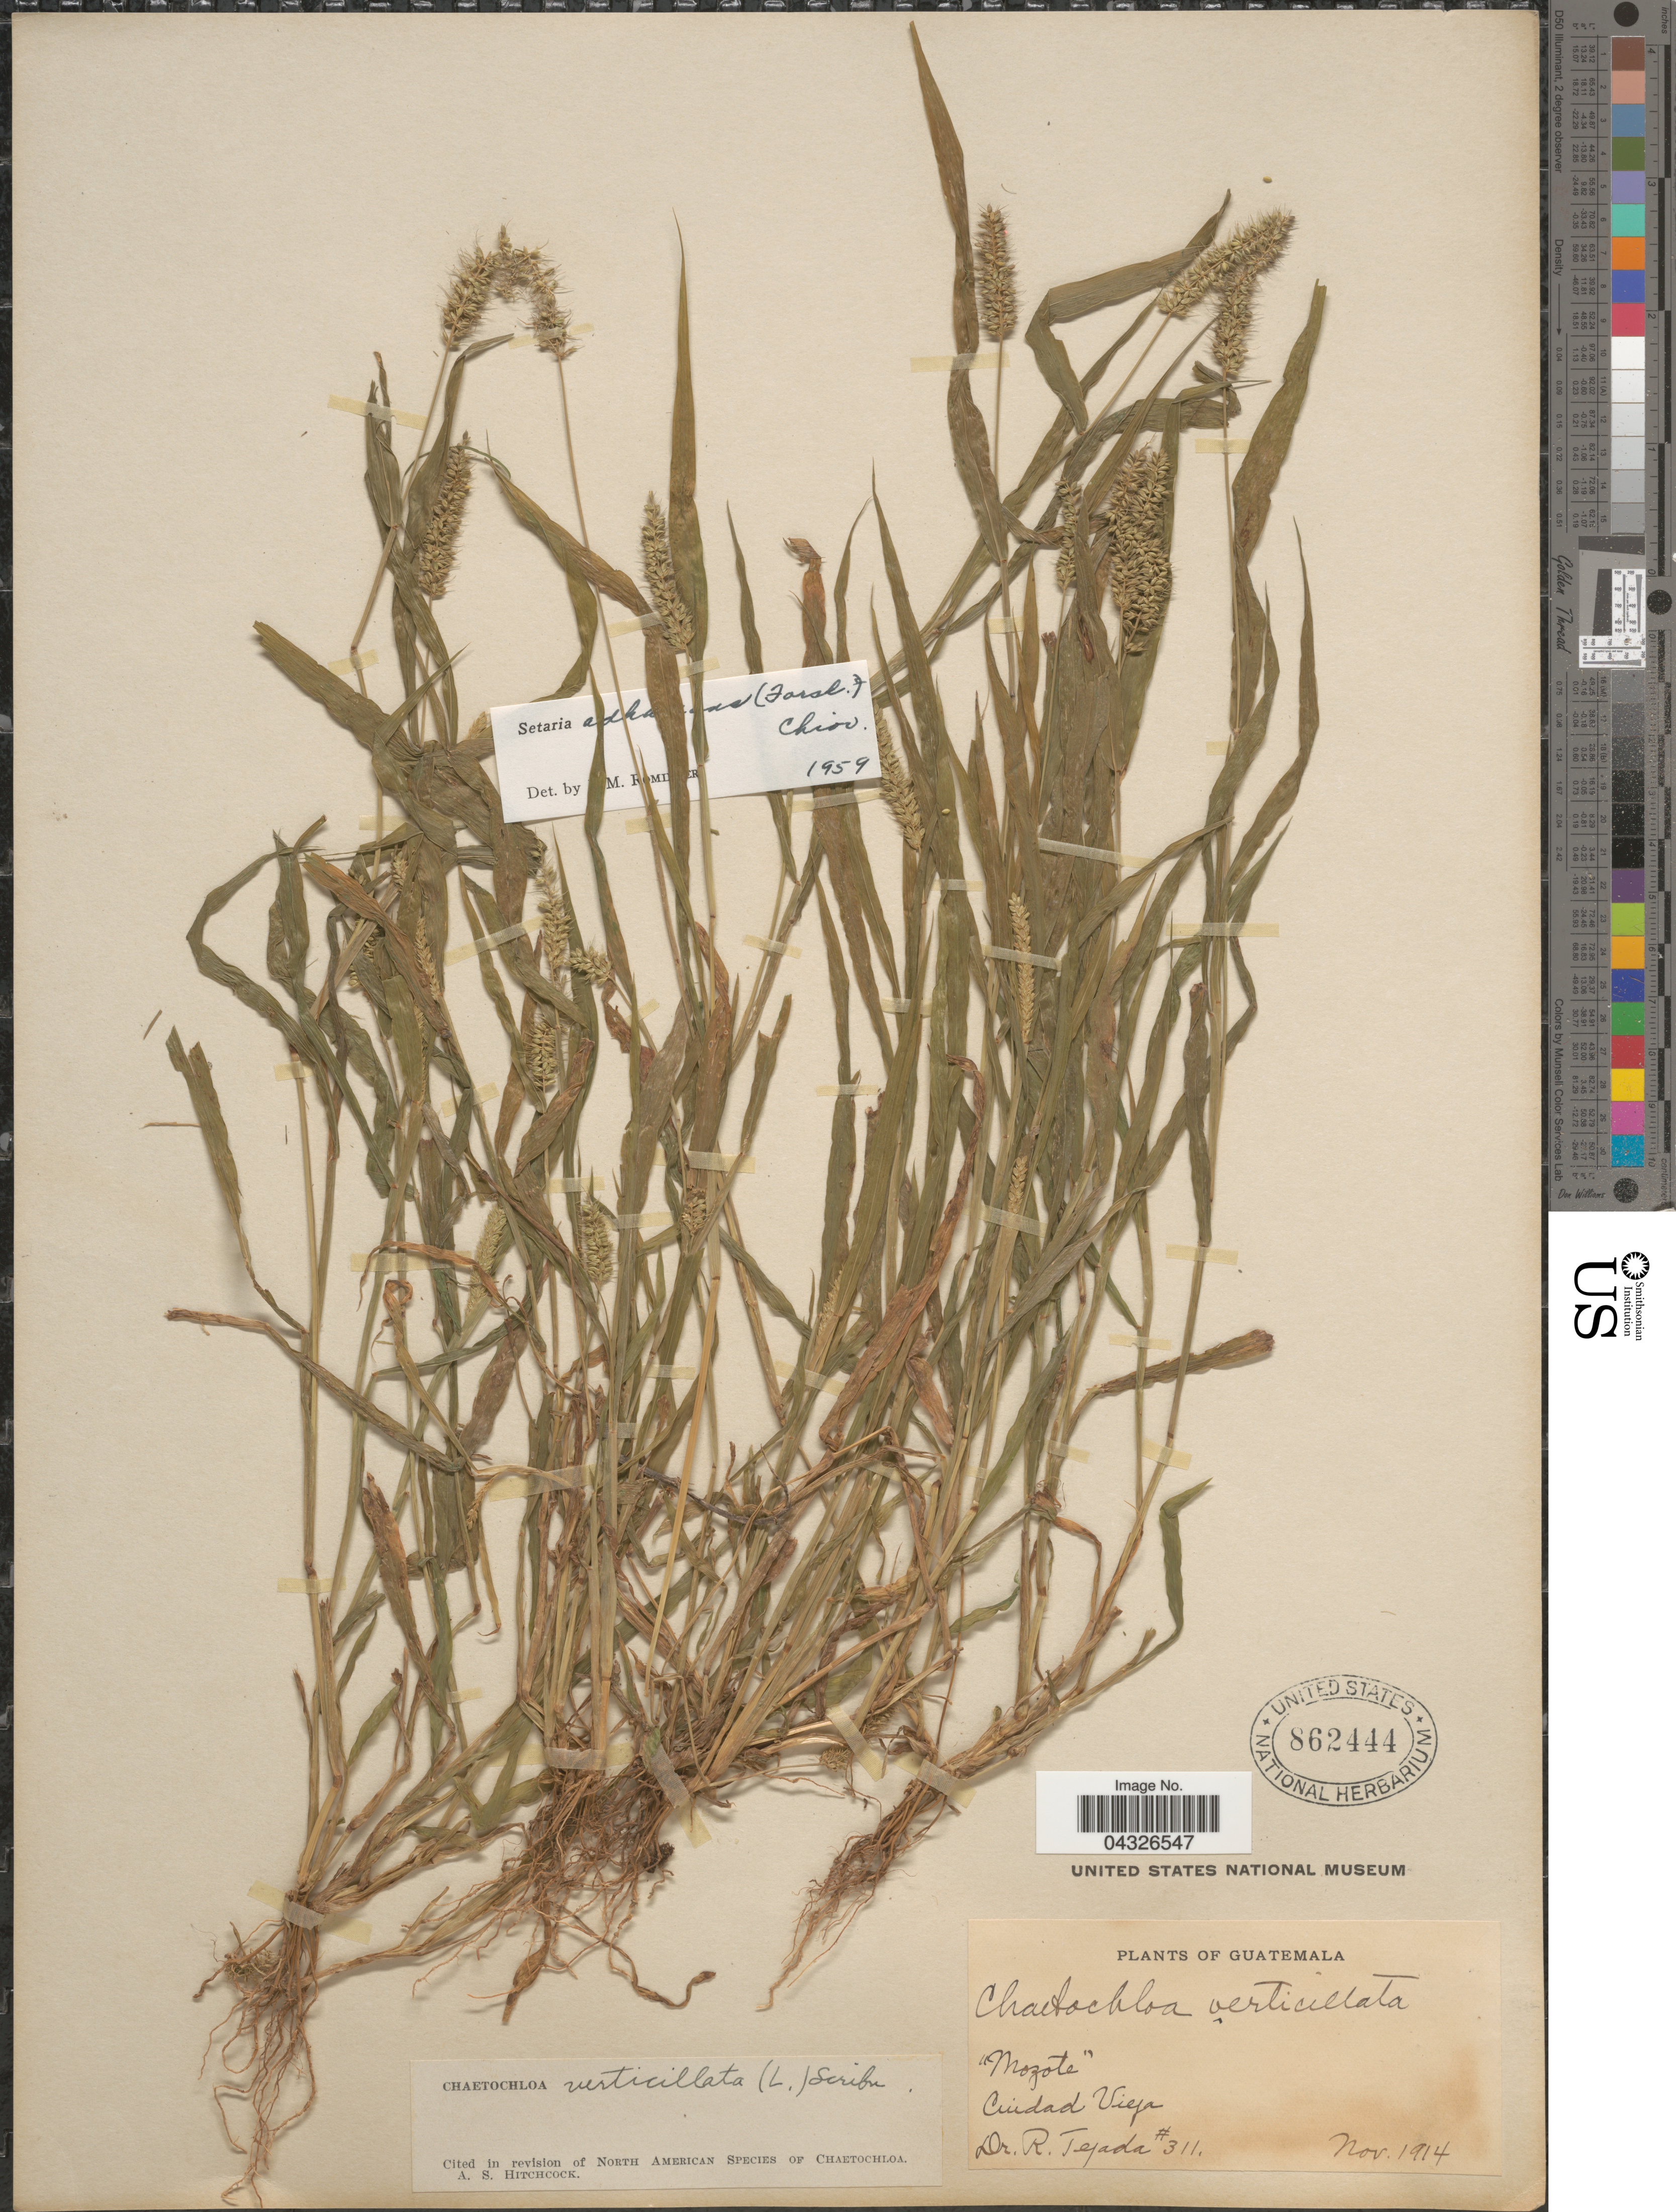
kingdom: Plantae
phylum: Tracheophyta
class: Liliopsida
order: Poales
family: Poaceae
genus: Setaria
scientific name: Setaria adhaerens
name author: (Forssk.) Chiov.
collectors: R. Tejada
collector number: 311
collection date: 1914-11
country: Guatemala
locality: Ciudad Vieja.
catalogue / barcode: US 862444